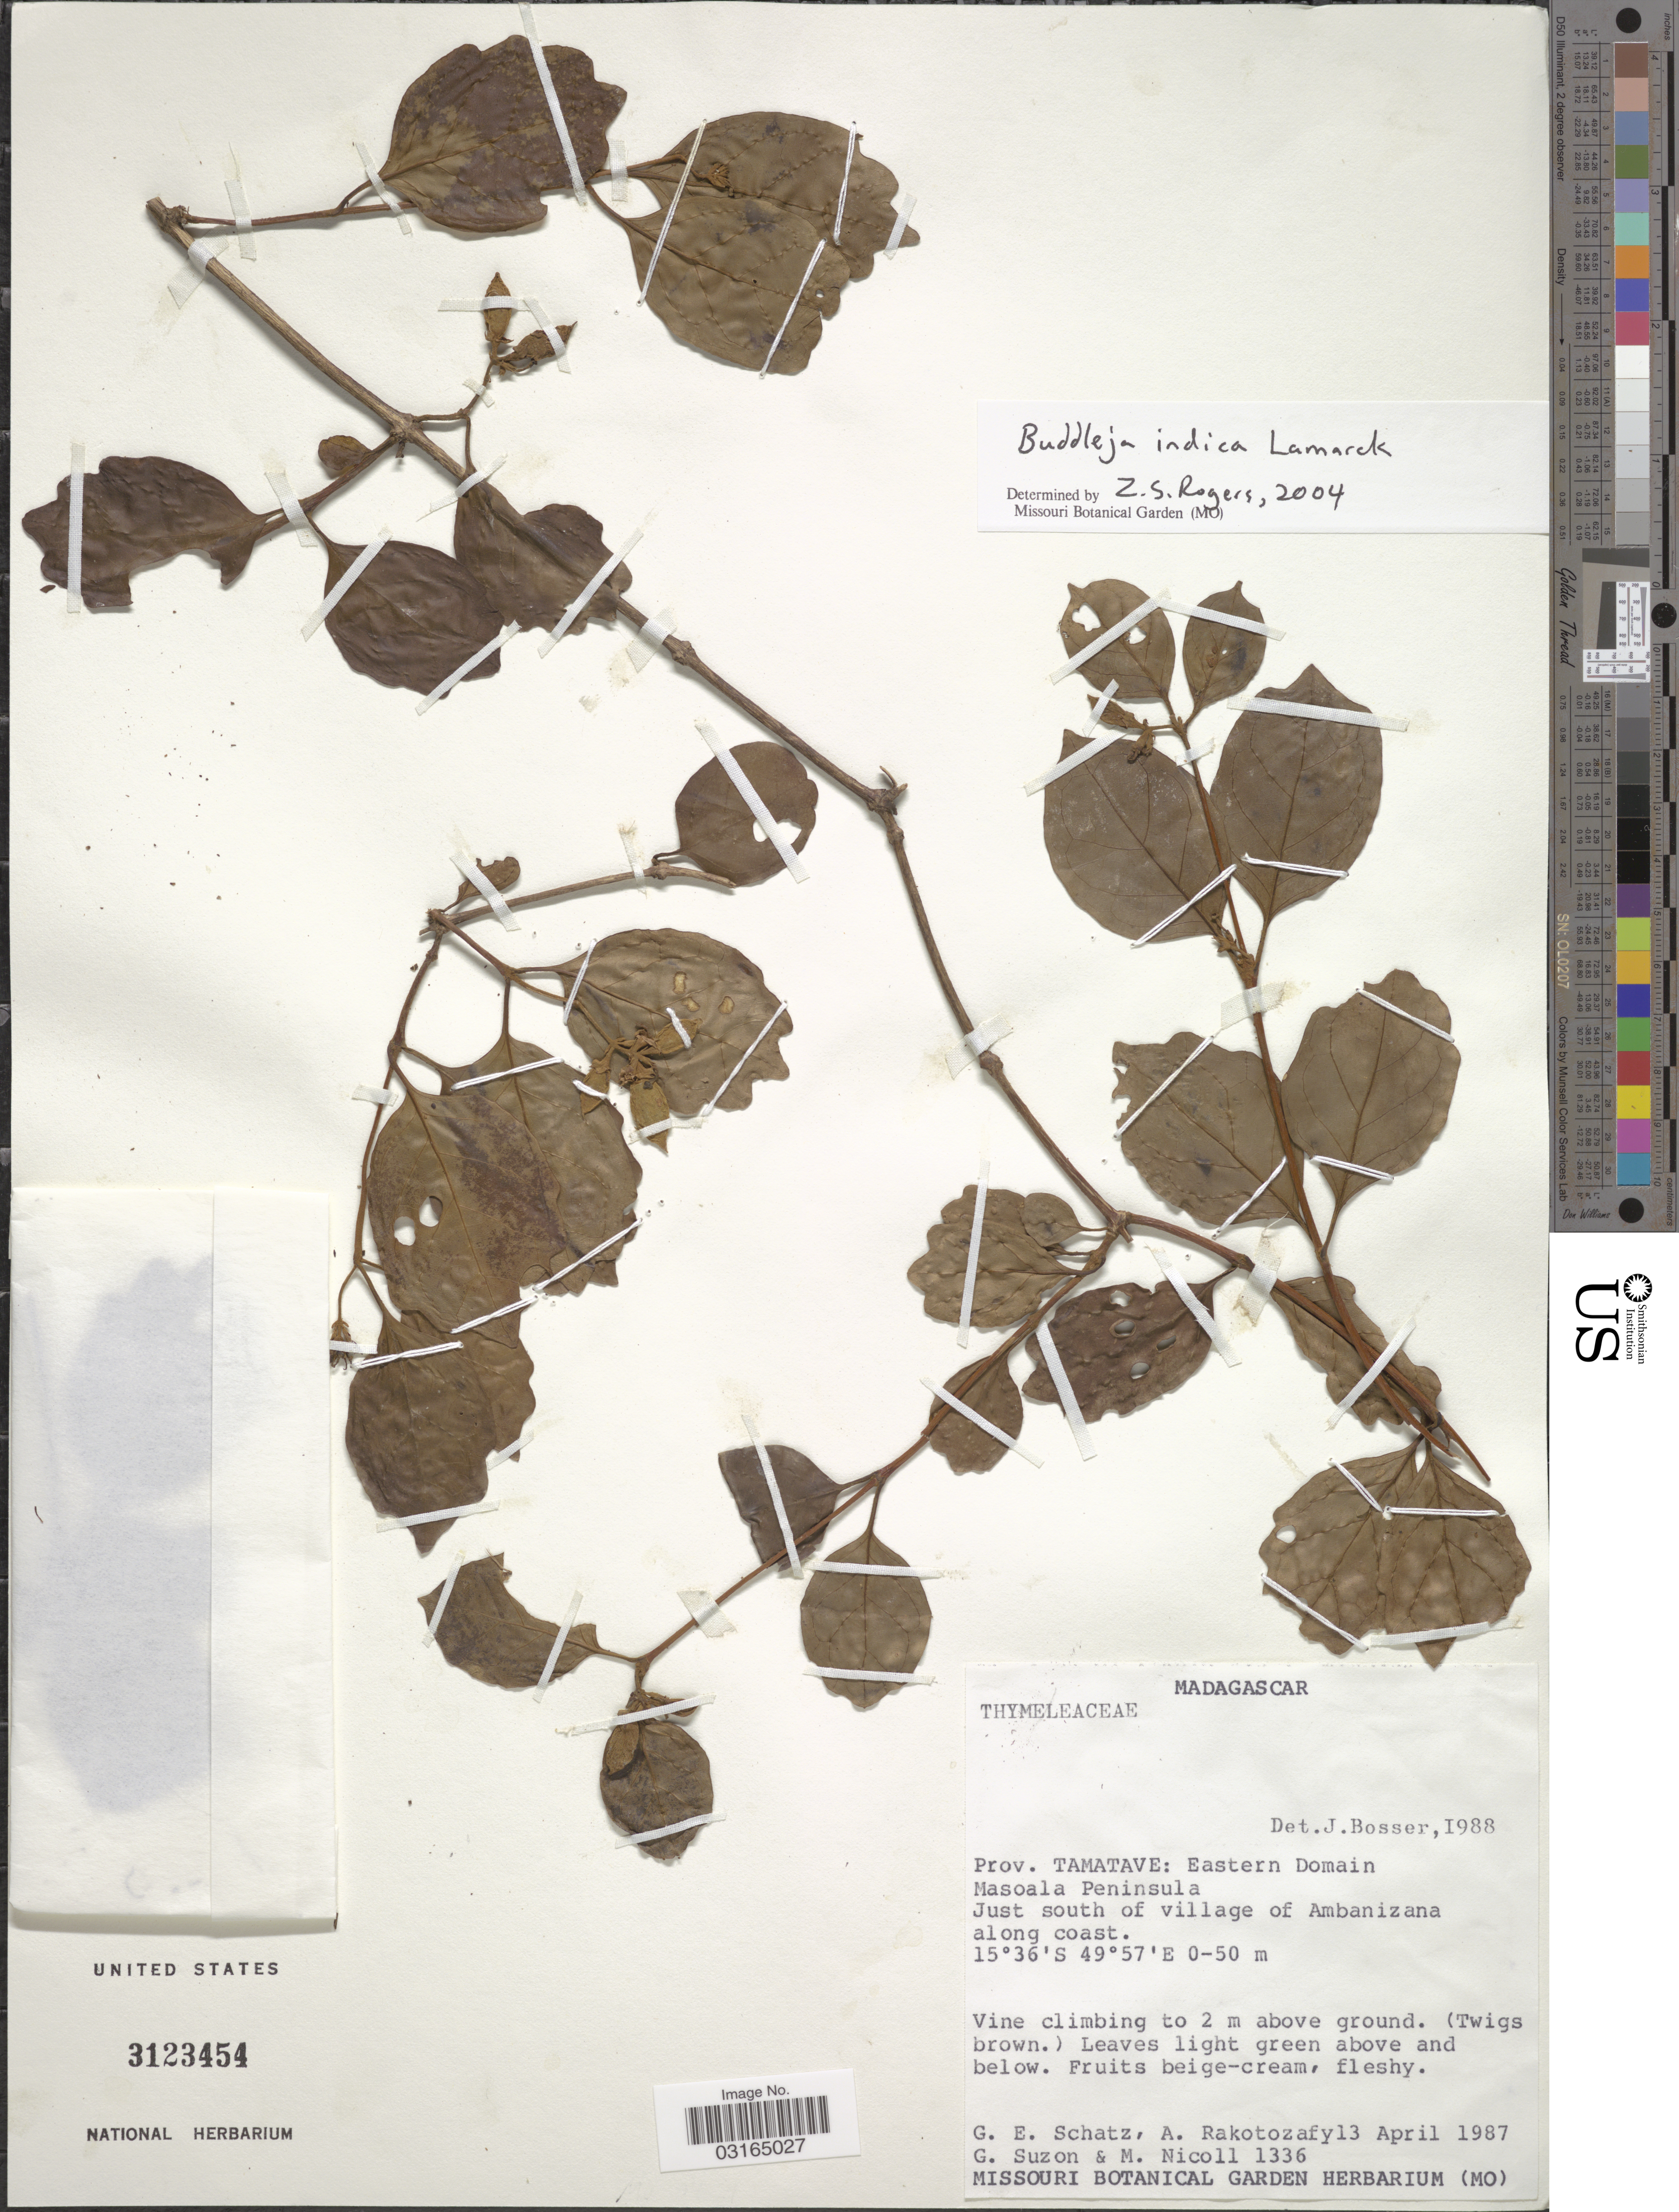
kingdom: Plantae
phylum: Tracheophyta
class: Magnoliopsida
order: Lamiales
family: Scrophulariaceae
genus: Buddleja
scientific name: Buddleja indica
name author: Lam.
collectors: G. Schatz, A. Rakotozafy, G. Suzon & M. Nicoll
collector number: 1336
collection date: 1987-04-13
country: Madagascar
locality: Prov. Tamatave: Eastern Domain Masoala Peninsula. Just south of village of Ambanizana.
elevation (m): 0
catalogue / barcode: US 3123454